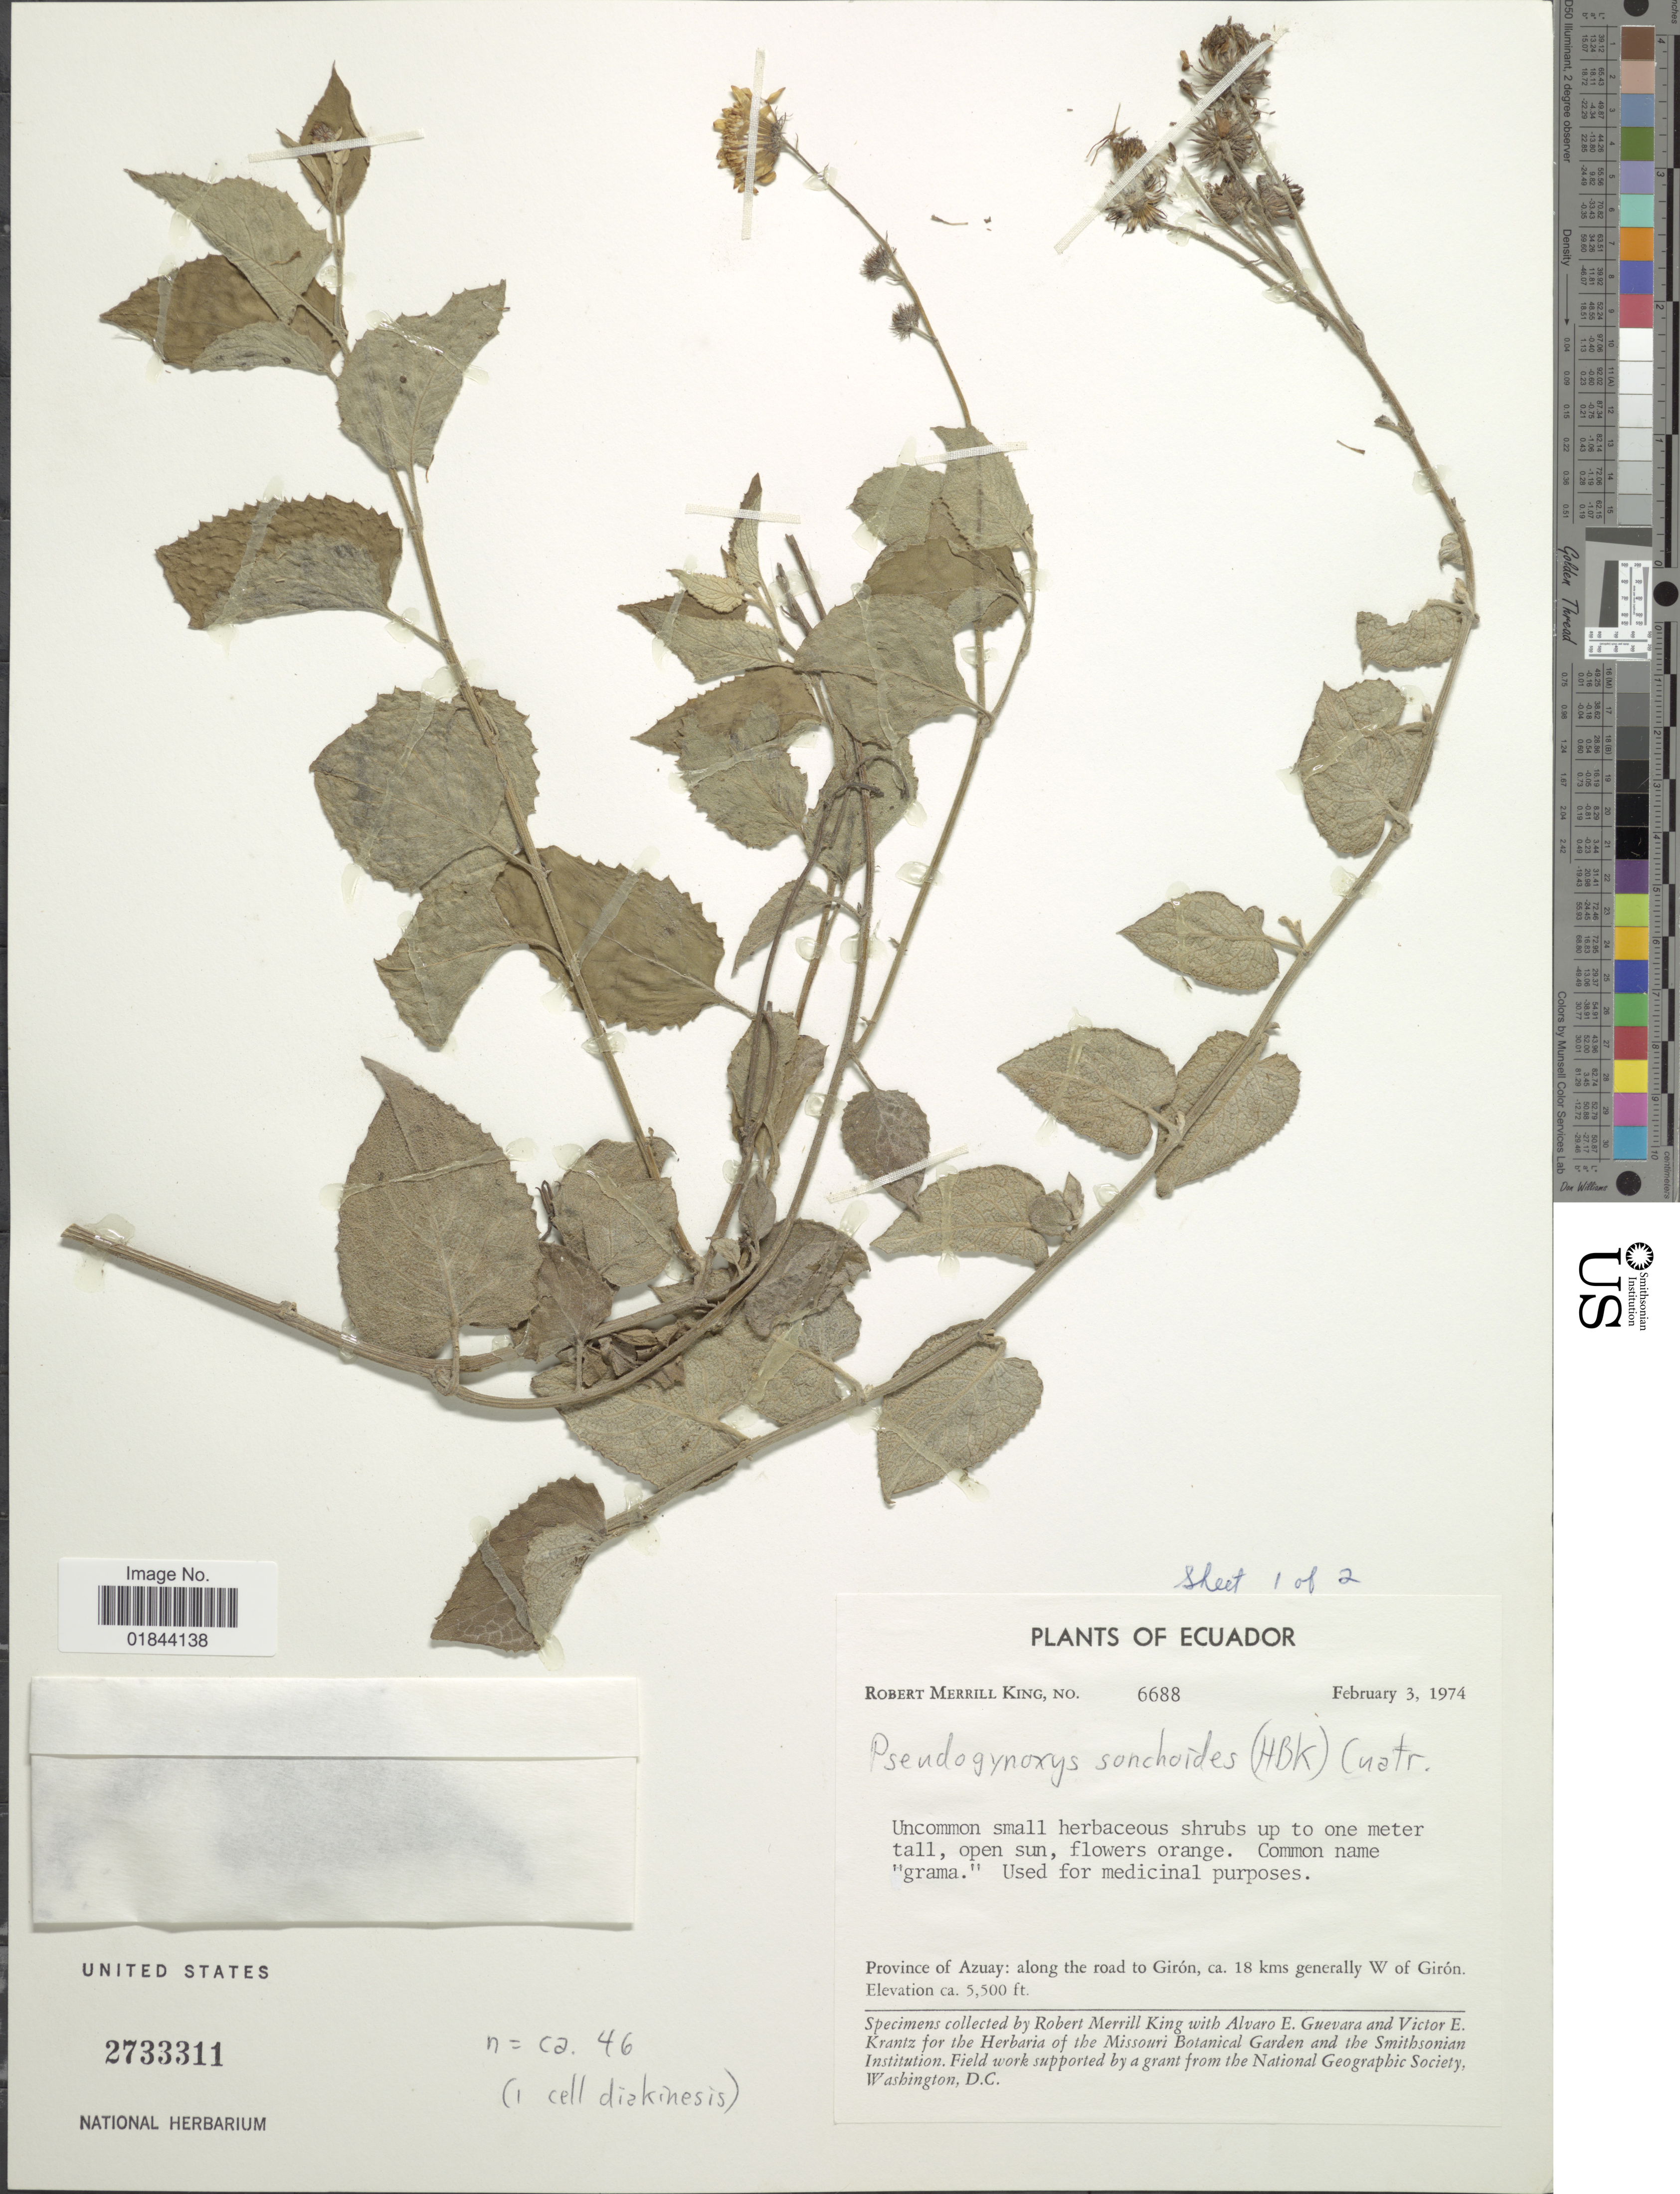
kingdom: Plantae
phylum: Tracheophyta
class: Magnoliopsida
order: Asterales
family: Asteraceae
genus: Pseudogynoxys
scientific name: Pseudogynoxys sonchoides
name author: (Kunth) Cuatrec.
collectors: R. M. King, A. E. Guevara & V. Krantz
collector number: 6688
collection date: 1974-02-03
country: Ecuador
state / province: Azuay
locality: Along the road to Giron, ca. 18 kms generally W of Giron.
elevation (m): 1676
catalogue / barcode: US 2733311